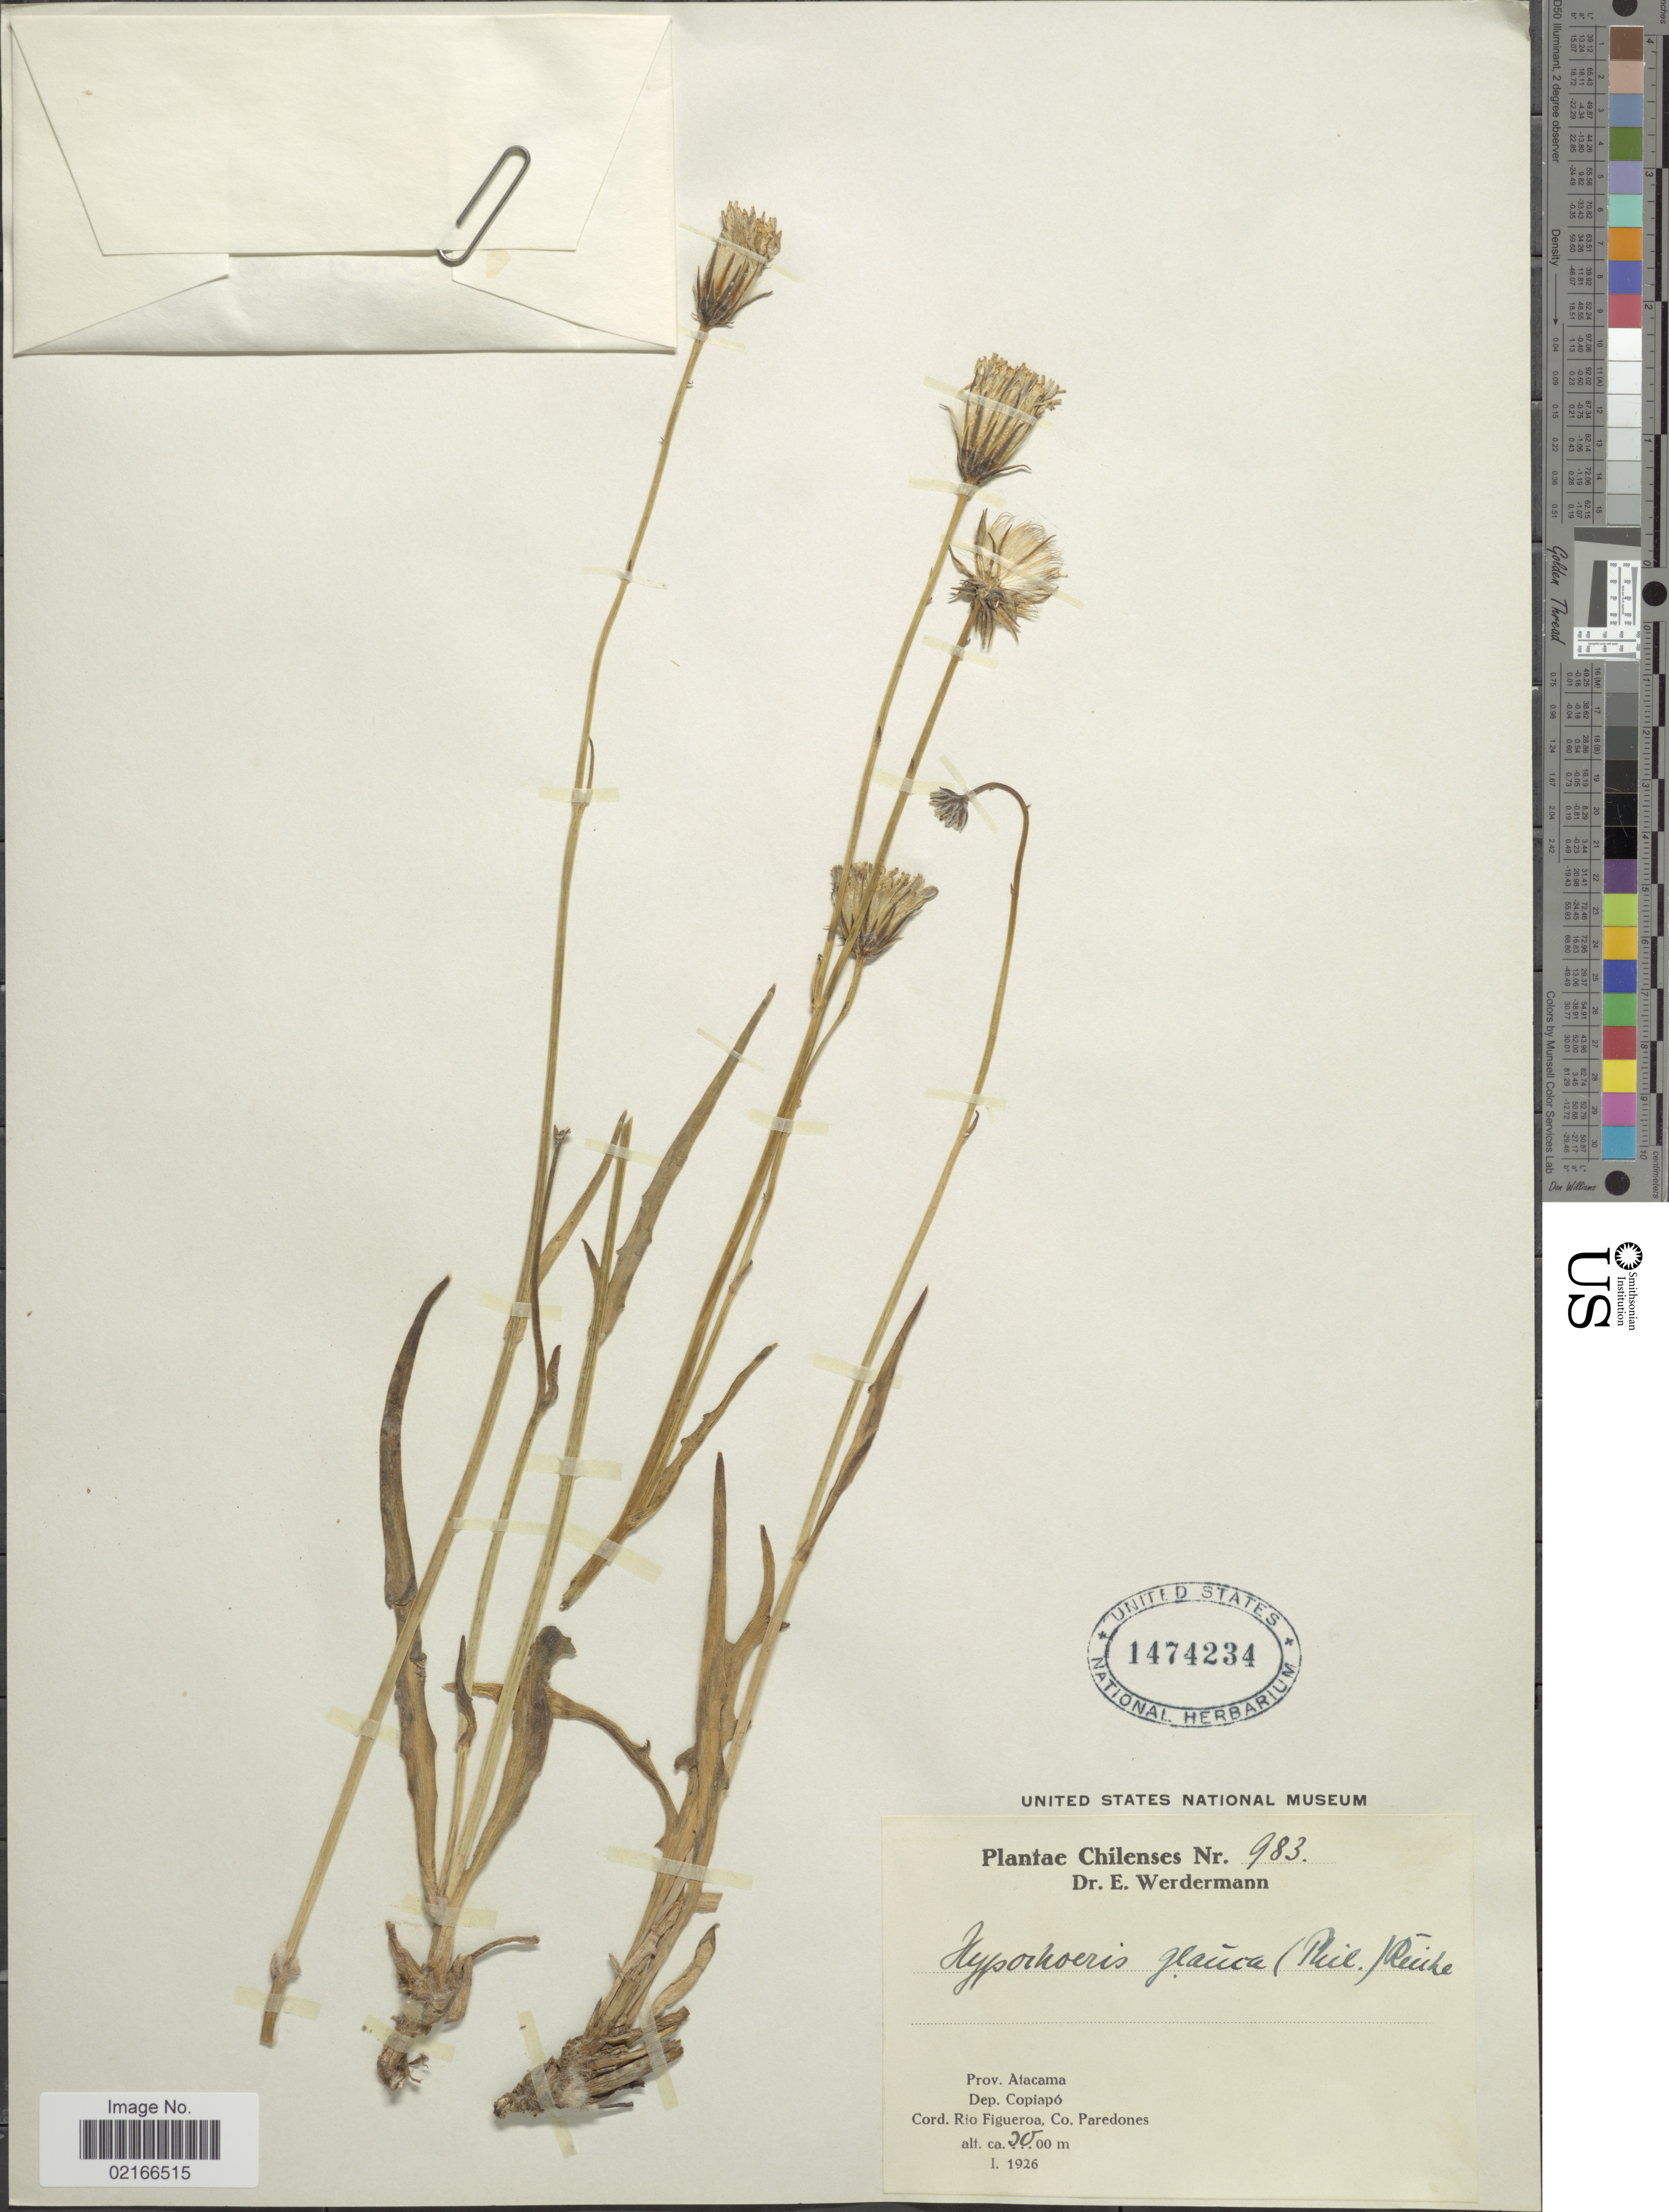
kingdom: Plantae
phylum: Tracheophyta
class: Magnoliopsida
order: Asterales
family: Asteraceae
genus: Hypochaeris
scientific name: Hypochaeris chondrilloides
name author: (A. Gray) Cabrera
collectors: E. Werdermann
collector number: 983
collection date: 1926-01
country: Chile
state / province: Atacama (III)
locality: Dep. Copiapó. Cord. Rio Figueroa, Co. Paredones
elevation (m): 2000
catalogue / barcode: US 1474234